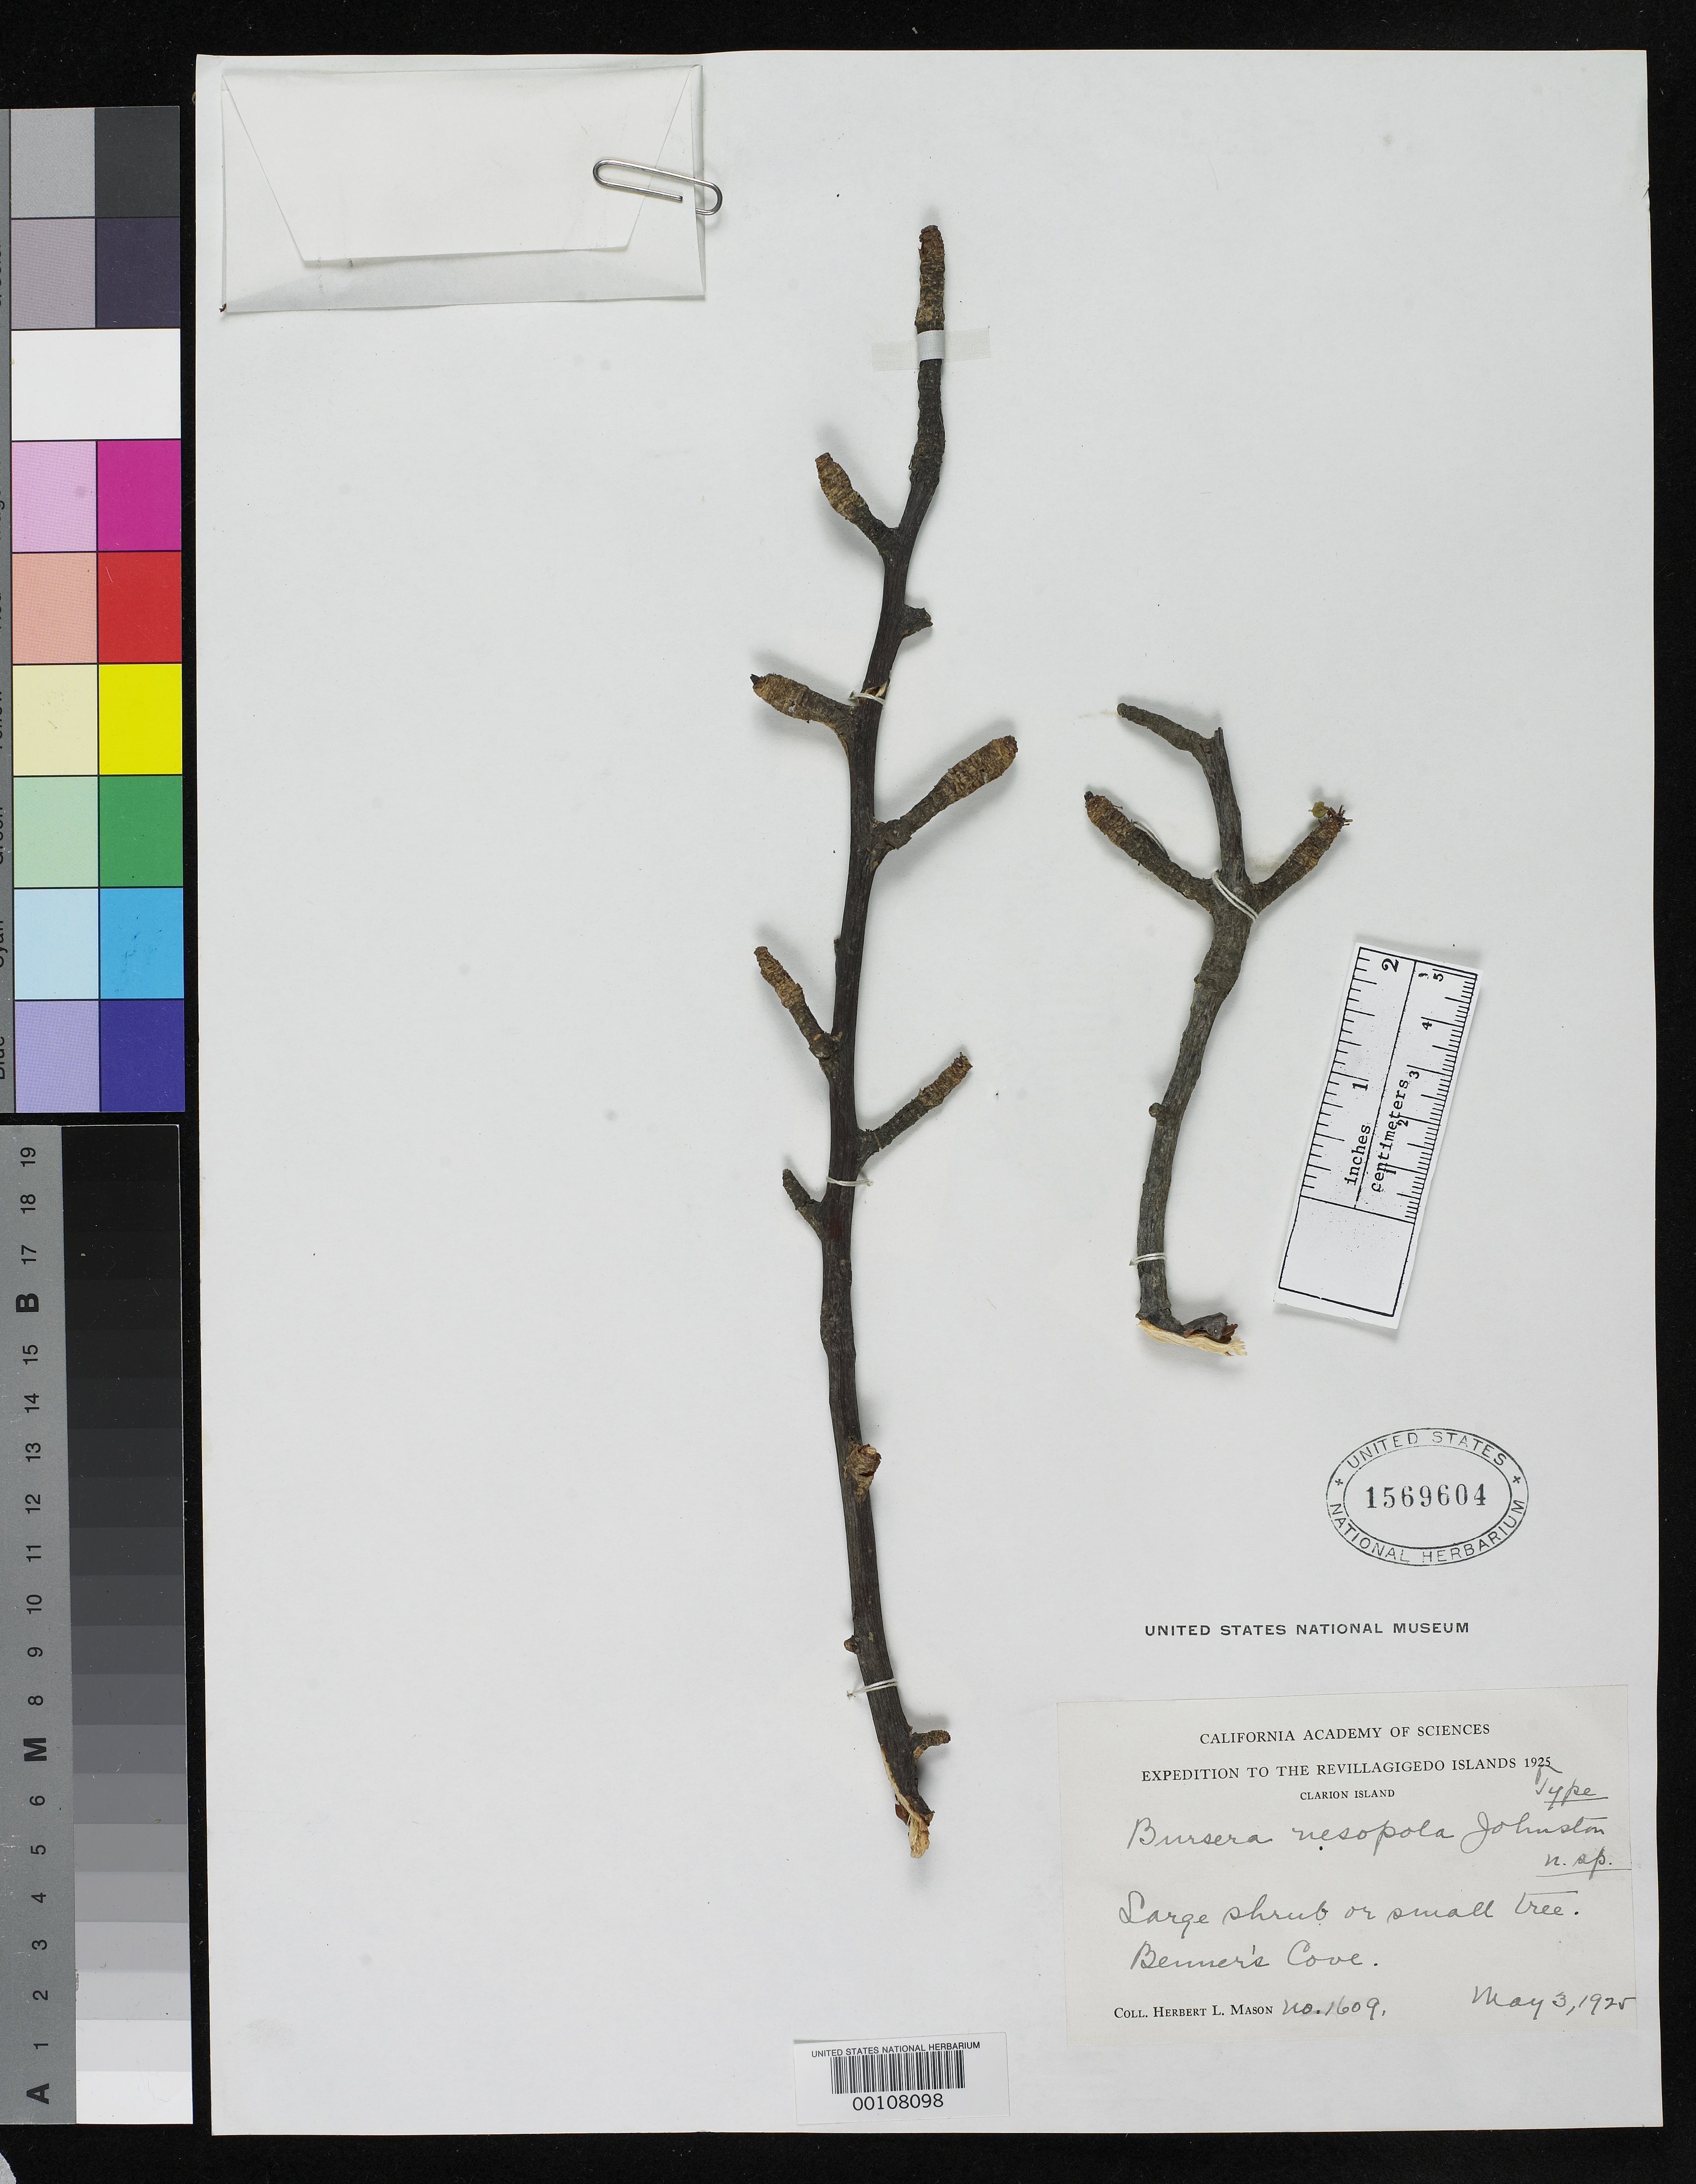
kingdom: Plantae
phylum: Tracheophyta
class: Magnoliopsida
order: Sapindales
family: Burseraceae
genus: Bursera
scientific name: Bursera nesopola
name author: I.M. Johnst.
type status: Isotype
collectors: H. L. Mason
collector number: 1609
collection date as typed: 03 May 1925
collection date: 1925-05-03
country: Mexico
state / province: Colima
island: Socorro Island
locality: Benner Cove. [Revillagigedo Is.]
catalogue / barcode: US 1569604